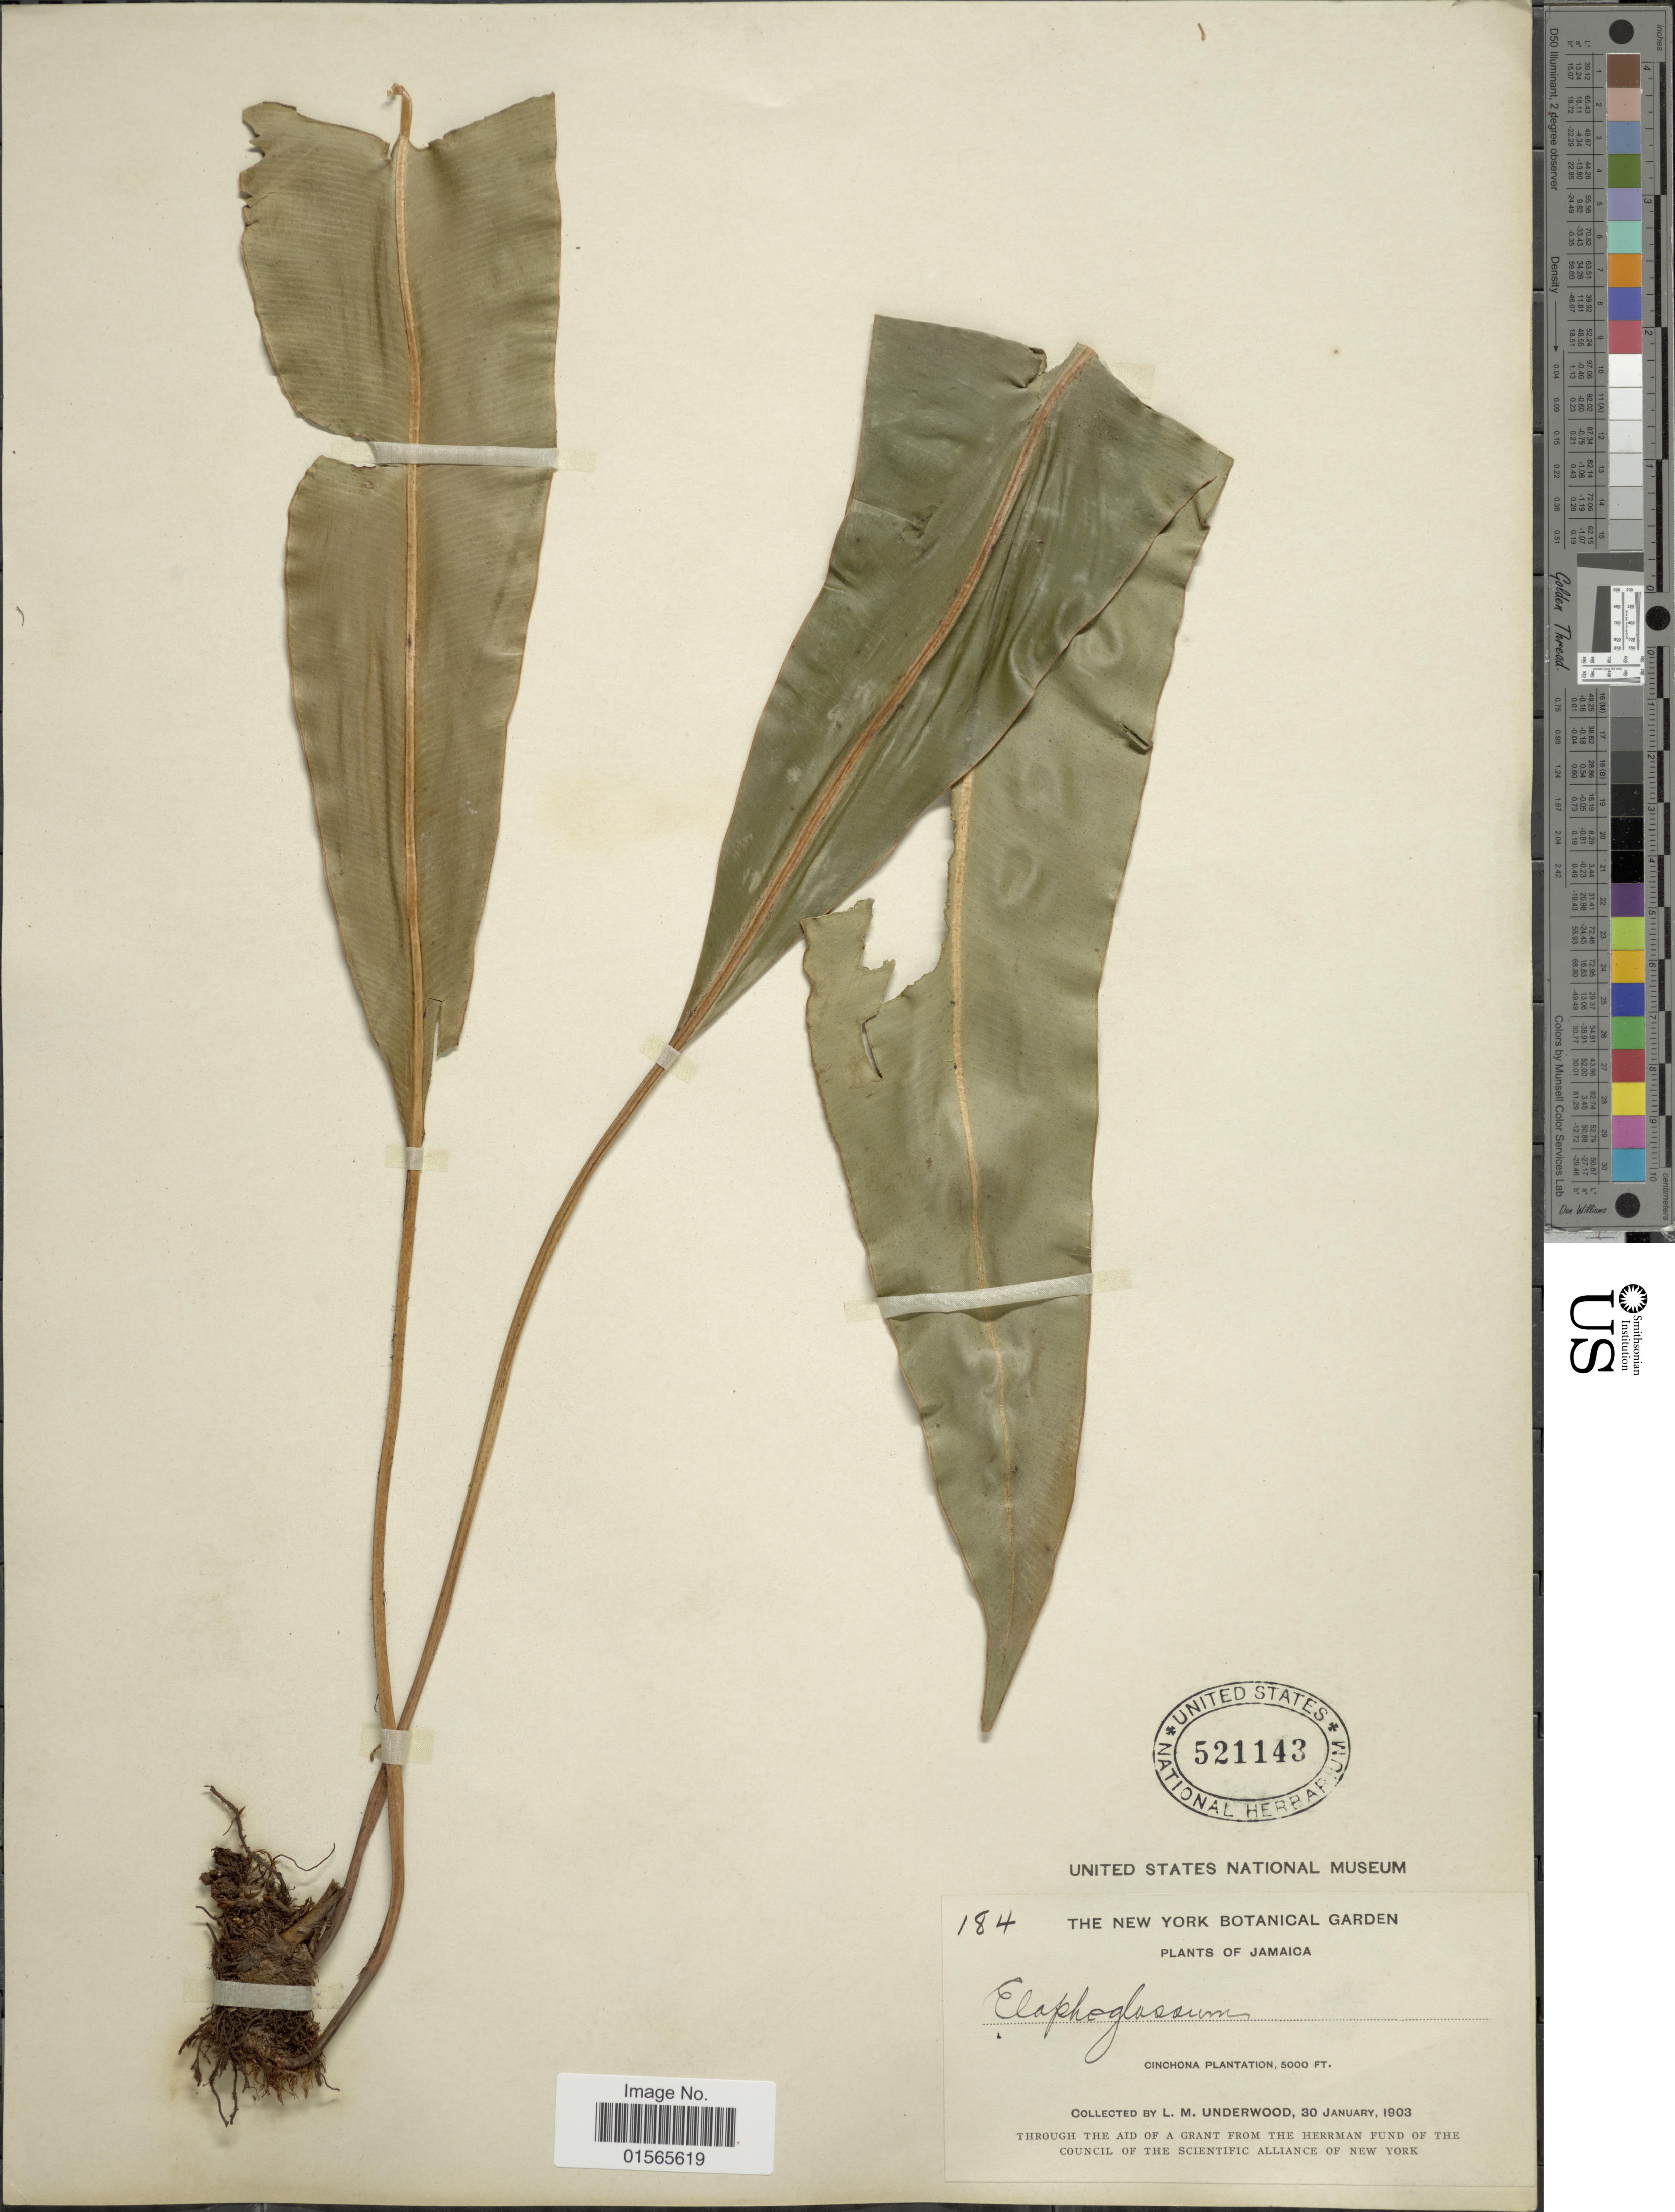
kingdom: Plantae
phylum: Tracheophyta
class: Polypodiopsida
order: Polypodiales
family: Dryopteridaceae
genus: Elaphoglossum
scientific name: Elaphoglossum latifolium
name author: (Sw.) J. Sm.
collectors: L. M. Underwood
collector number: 184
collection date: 1903-01-30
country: Jamaica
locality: Cinchona Plantation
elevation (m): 1524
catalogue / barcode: US 521143